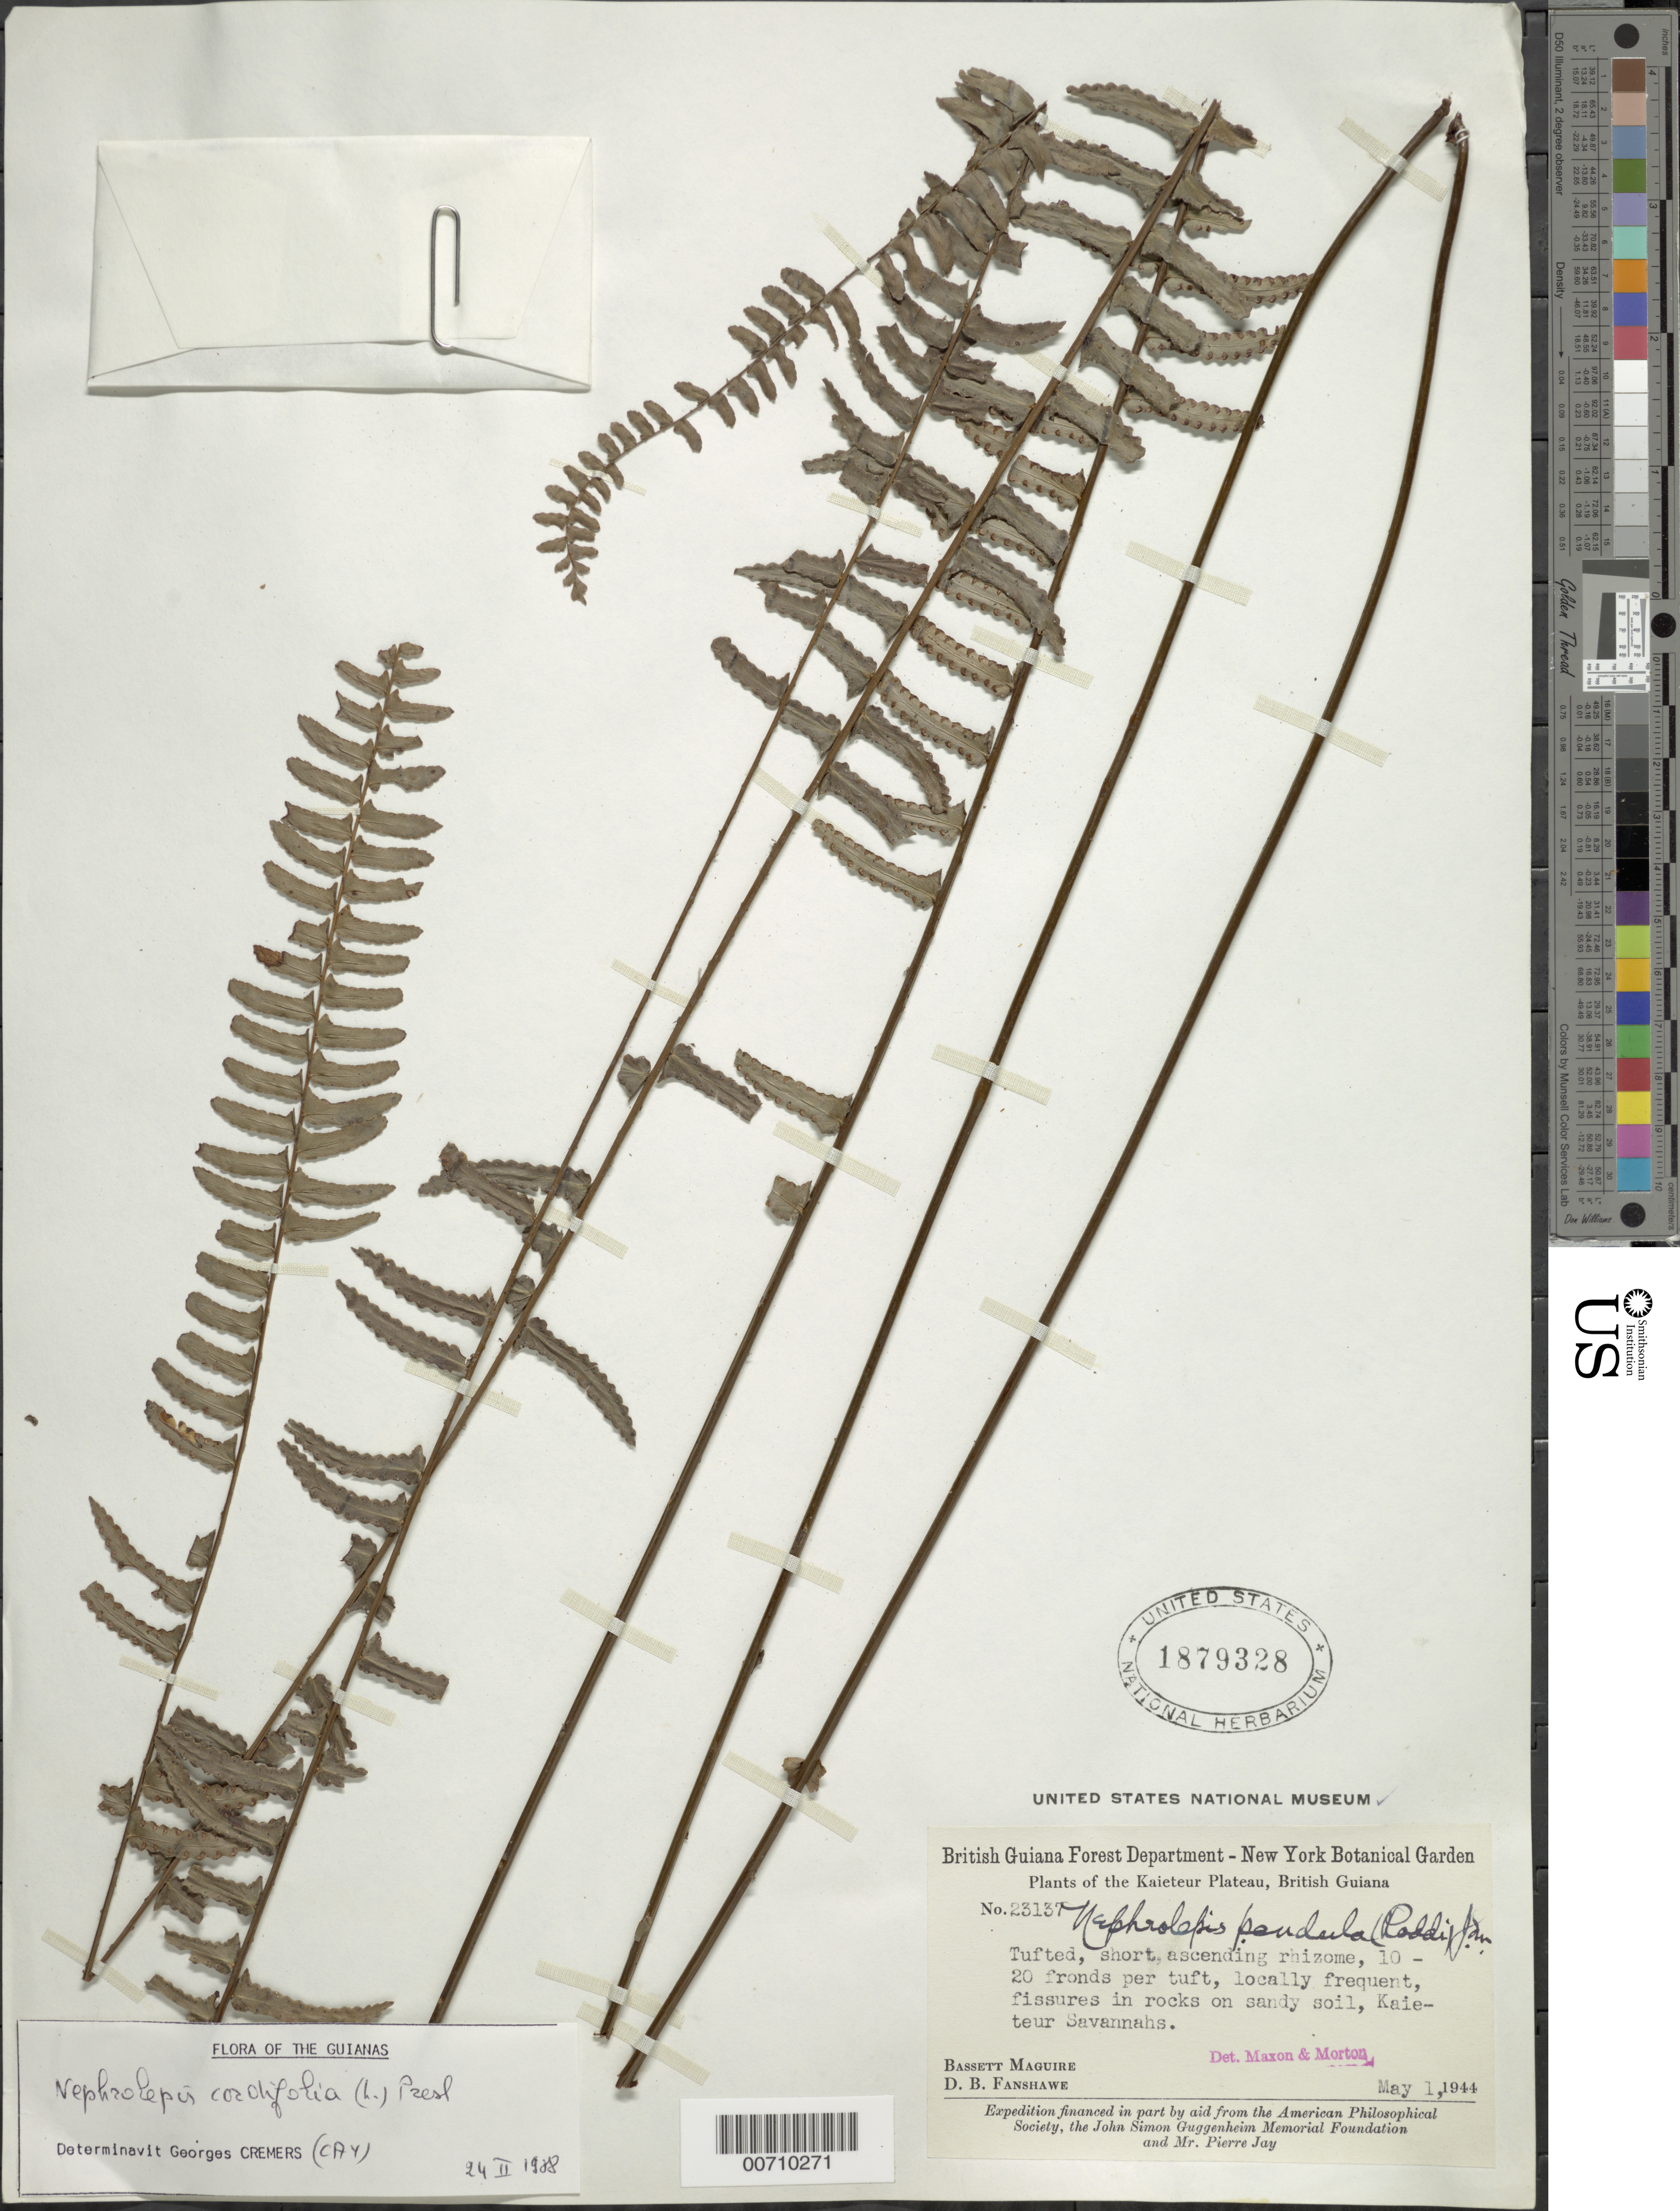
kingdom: Plantae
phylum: Tracheophyta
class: Polypodiopsida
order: Polypodiales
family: Nephrolepidaceae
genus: Nephrolepis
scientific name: Nephrolepis cordifolia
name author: (L.) C. Presl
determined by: Cremers, Georges A.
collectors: B. Maguire & D. B. Fanshawe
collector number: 23137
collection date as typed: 1-May-44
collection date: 1944-05-01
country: Guyana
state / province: Potaro-Siparuni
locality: Kaieteur Plateau, Kaieteur Savannas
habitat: Fissures in rocks on sandy soil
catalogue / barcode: US 1879328